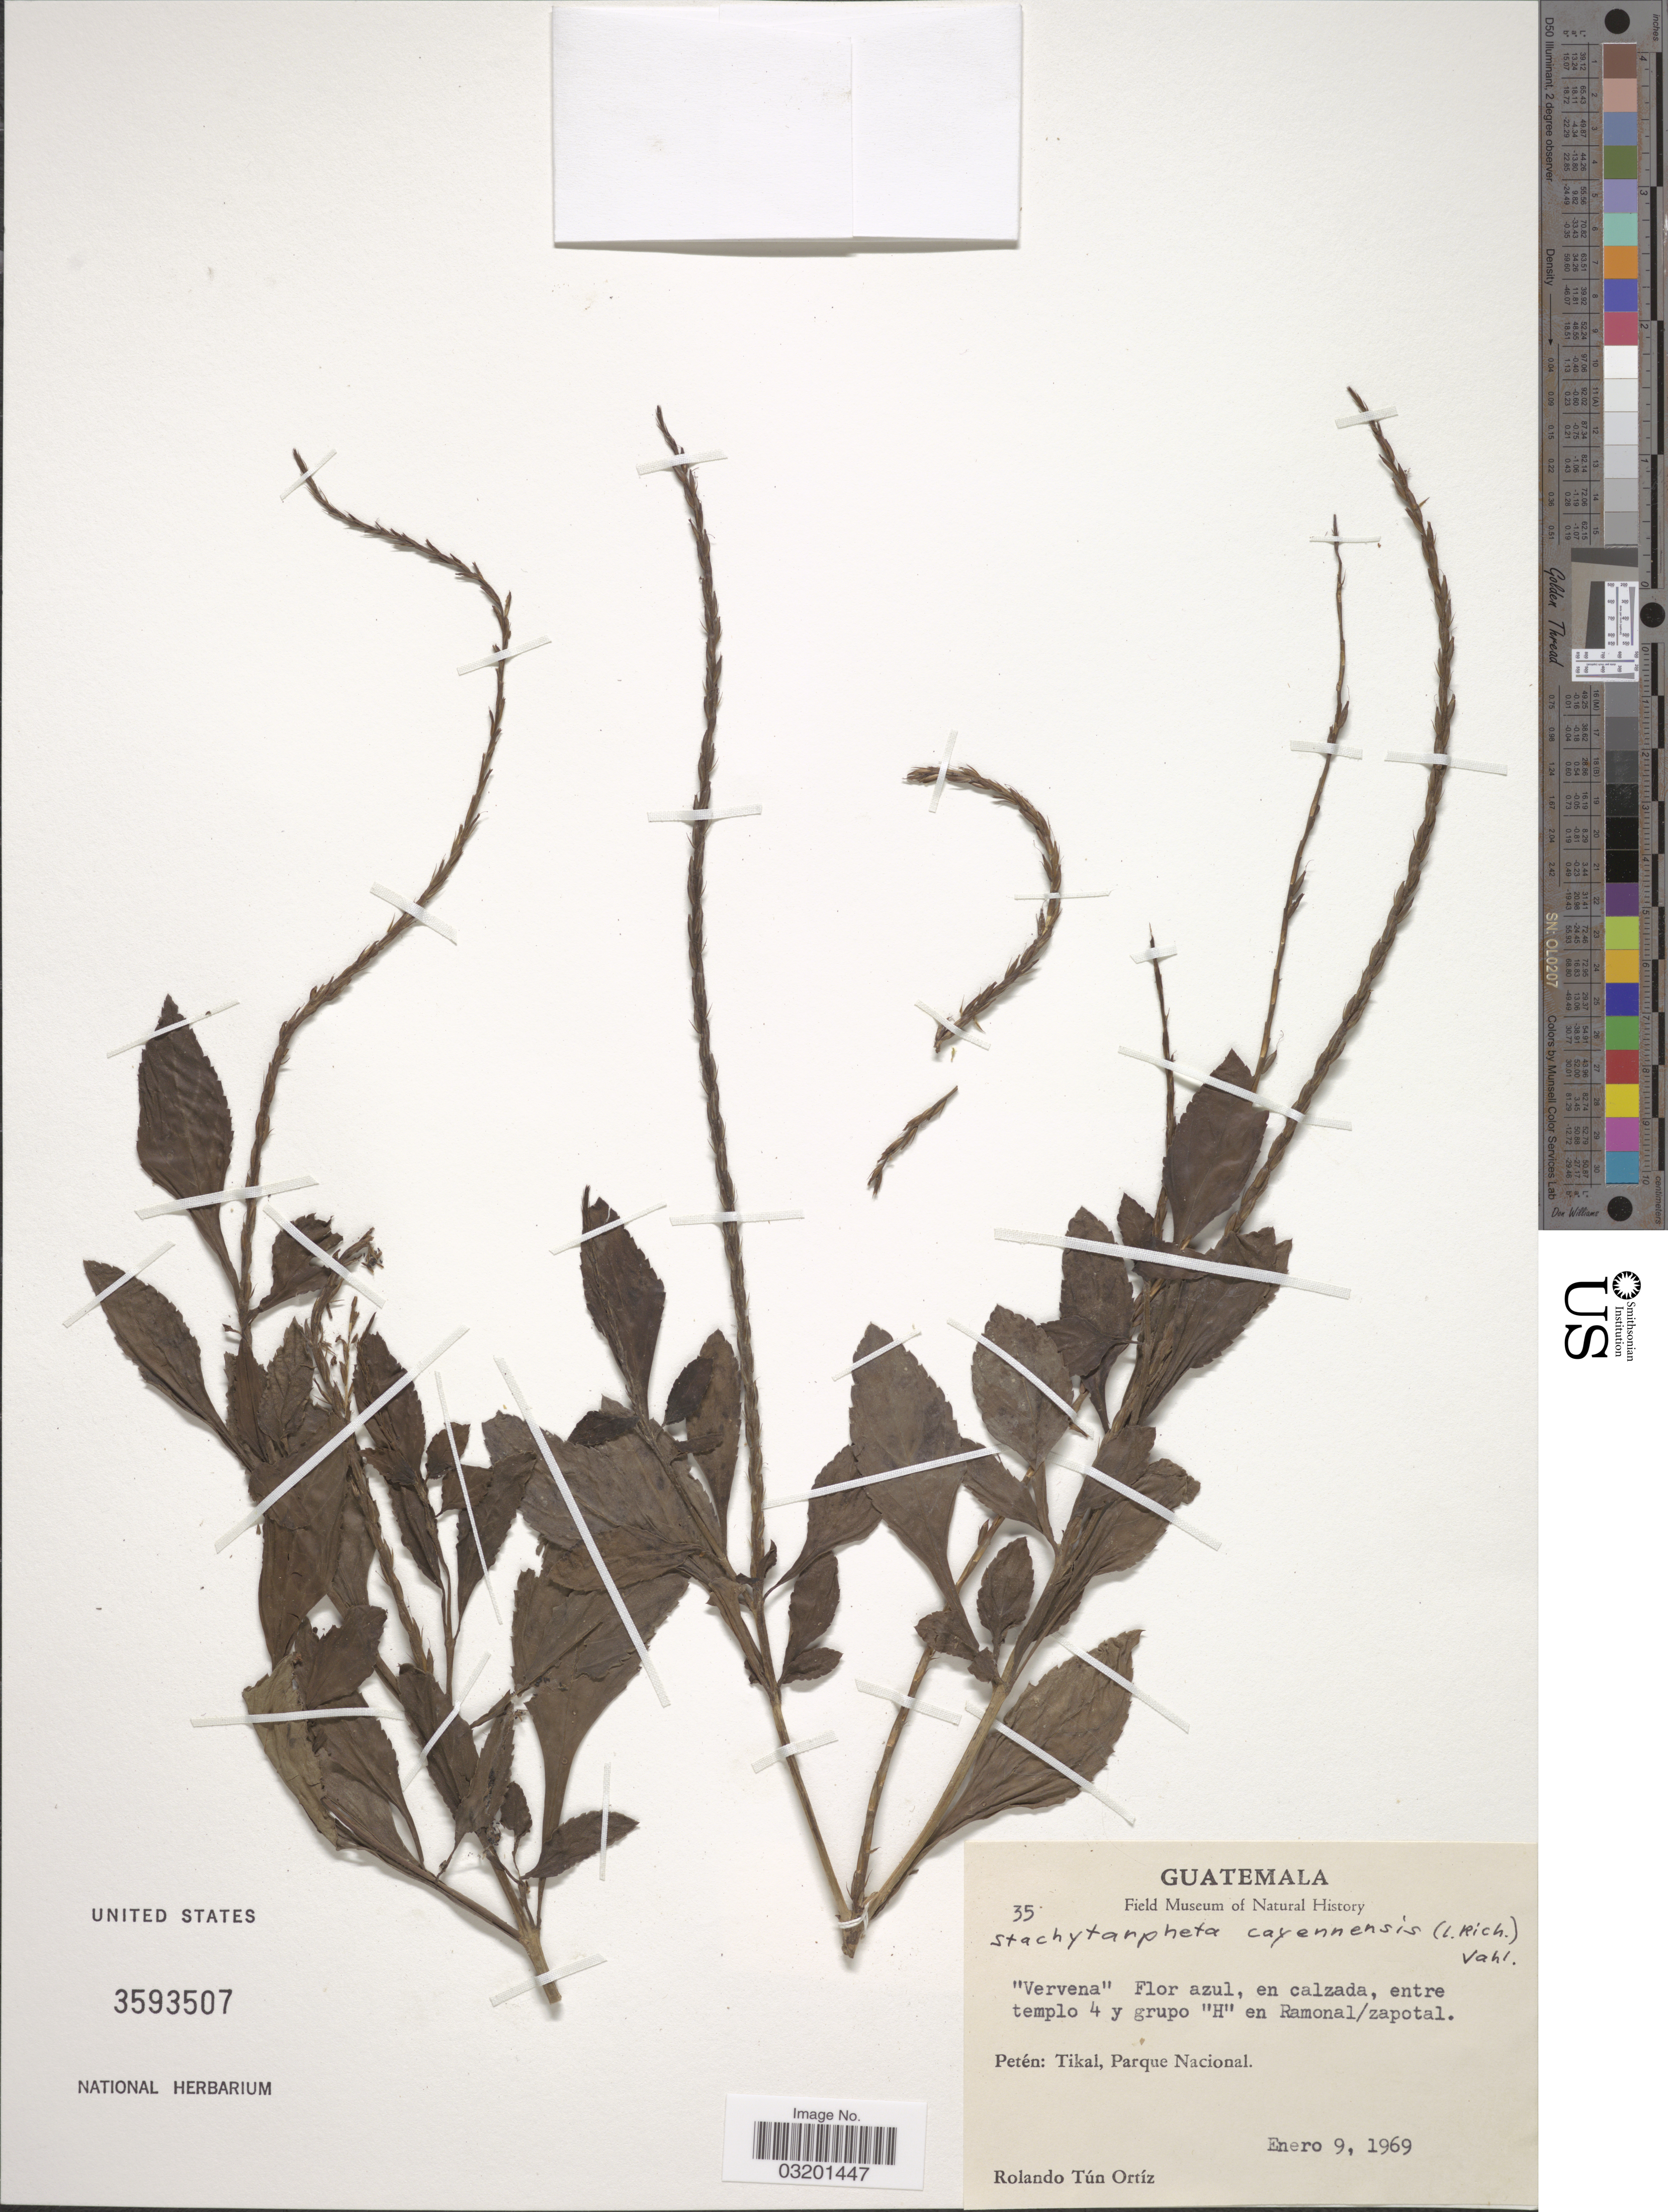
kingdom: Plantae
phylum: Tracheophyta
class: Magnoliopsida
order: Lamiales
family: Verbenaceae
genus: Stachytarpheta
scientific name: Stachytarpheta cayennensis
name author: (Rich.) Vahl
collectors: R. T. Ortíz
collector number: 35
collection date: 1969-01-09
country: Guatemala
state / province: El Petén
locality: Entre templo 4 y grupo "H" en Ramonal/zapotal. Tikal, Parque Nacional.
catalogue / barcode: US 3593507